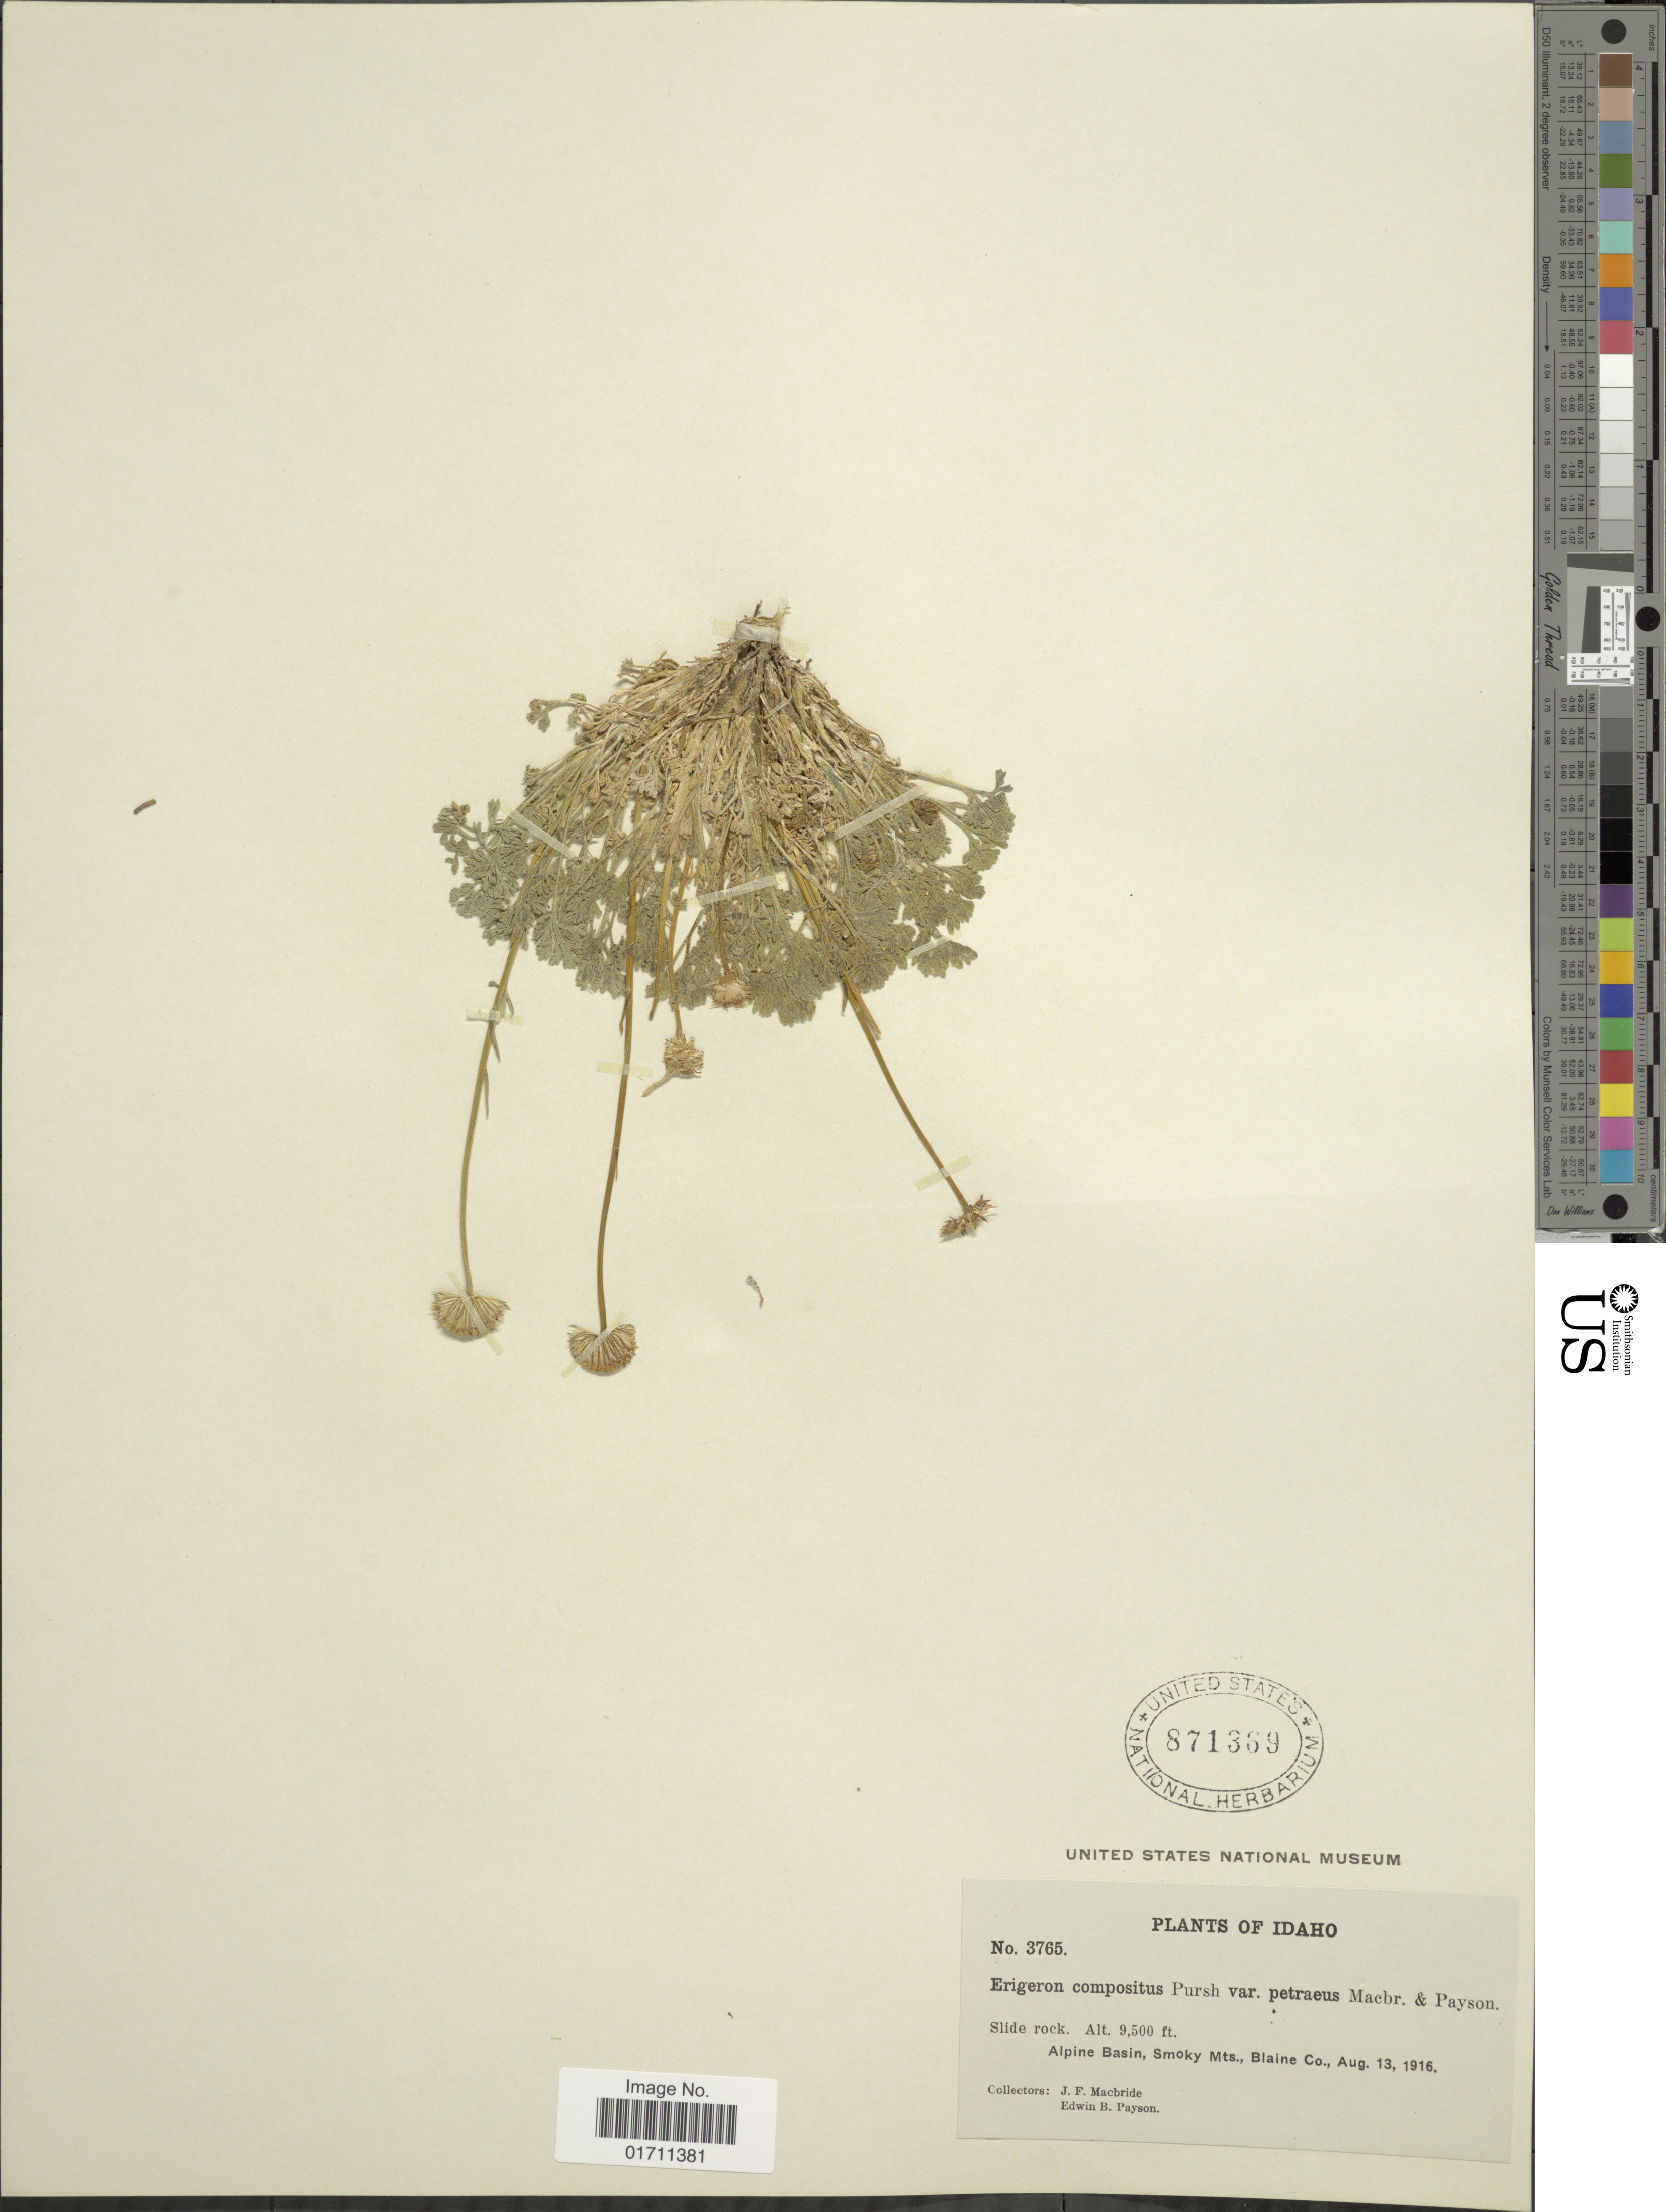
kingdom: Plantae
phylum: Tracheophyta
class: Magnoliopsida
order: Asterales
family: Asteraceae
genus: Erigeron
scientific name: Erigeron compositus var. petraeus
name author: J.F. Macbr. & Payson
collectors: J. F. Macbride & E. B. Payson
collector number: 3765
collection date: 1916-08-13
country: United States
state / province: Idaho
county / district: Blaine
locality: Alpine Basin, Smoky Mts.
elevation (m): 2896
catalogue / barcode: US 871369